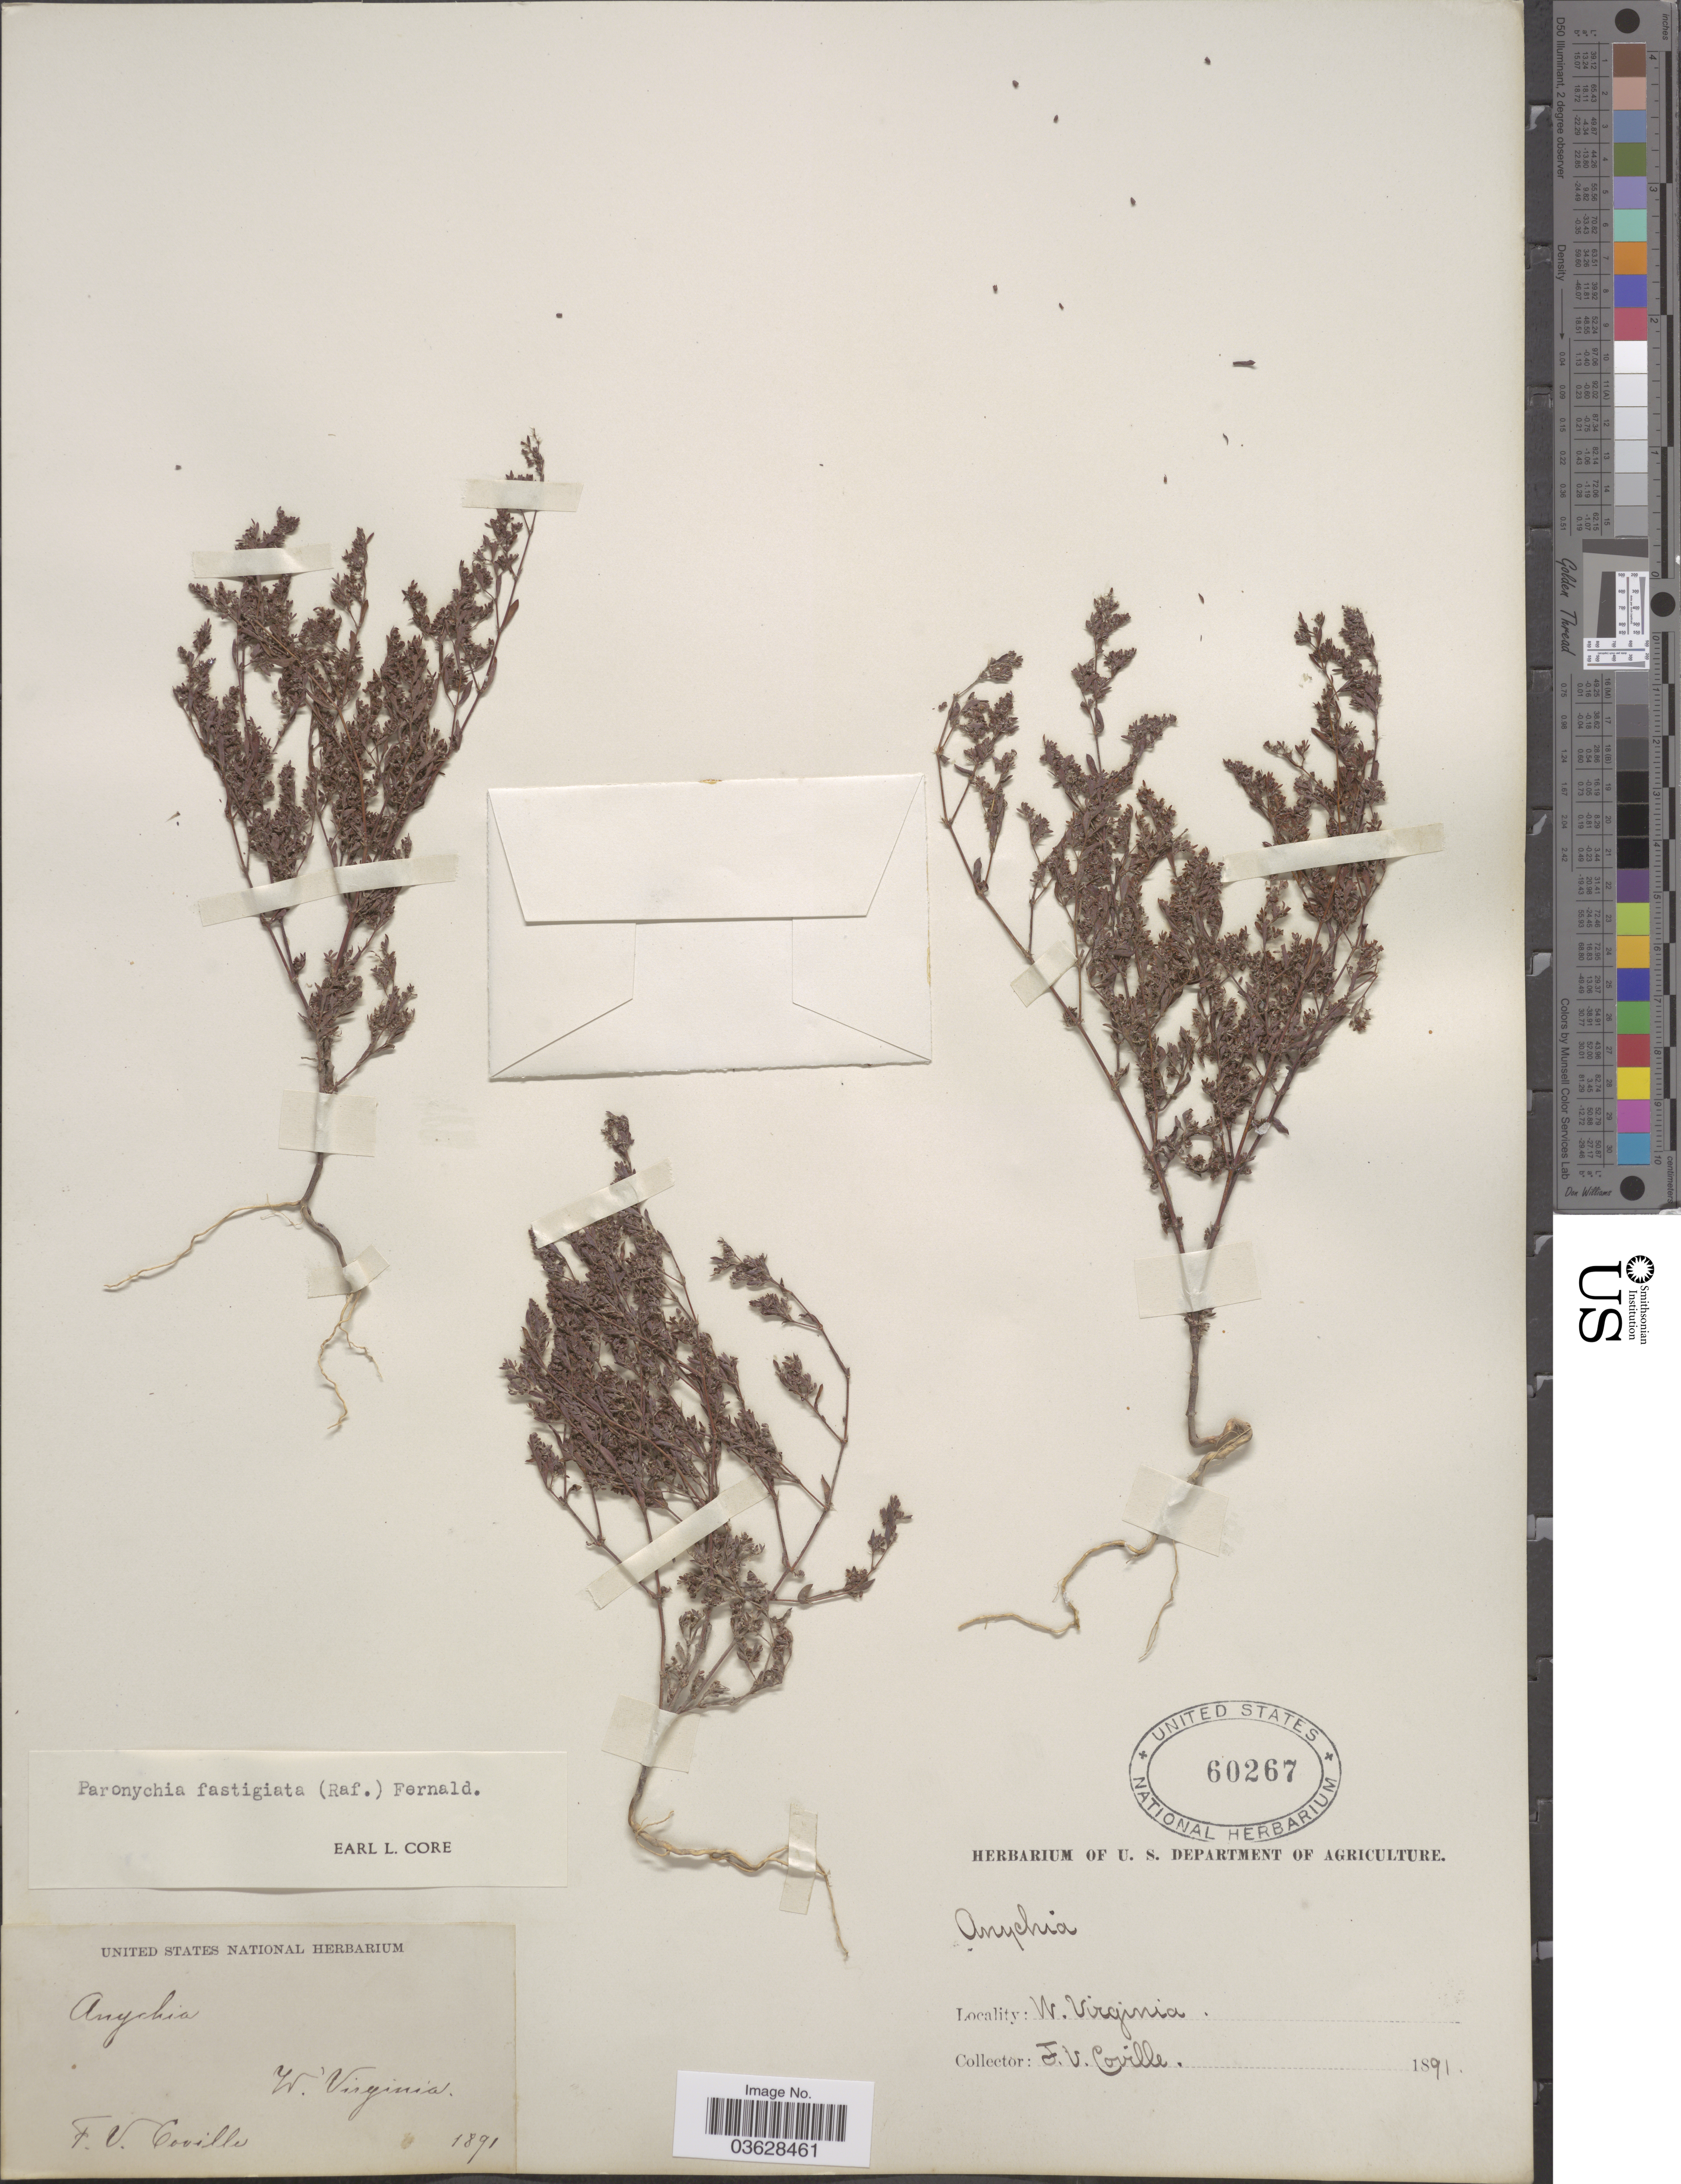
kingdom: Plantae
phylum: Tracheophyta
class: Magnoliopsida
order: Caryophyllales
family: Caryophyllaceae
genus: Paronychia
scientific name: Paronychia fastigiata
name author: (Raf.) Fernald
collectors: F. V. Coville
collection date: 1891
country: United States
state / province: West Virginia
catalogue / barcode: US 60267